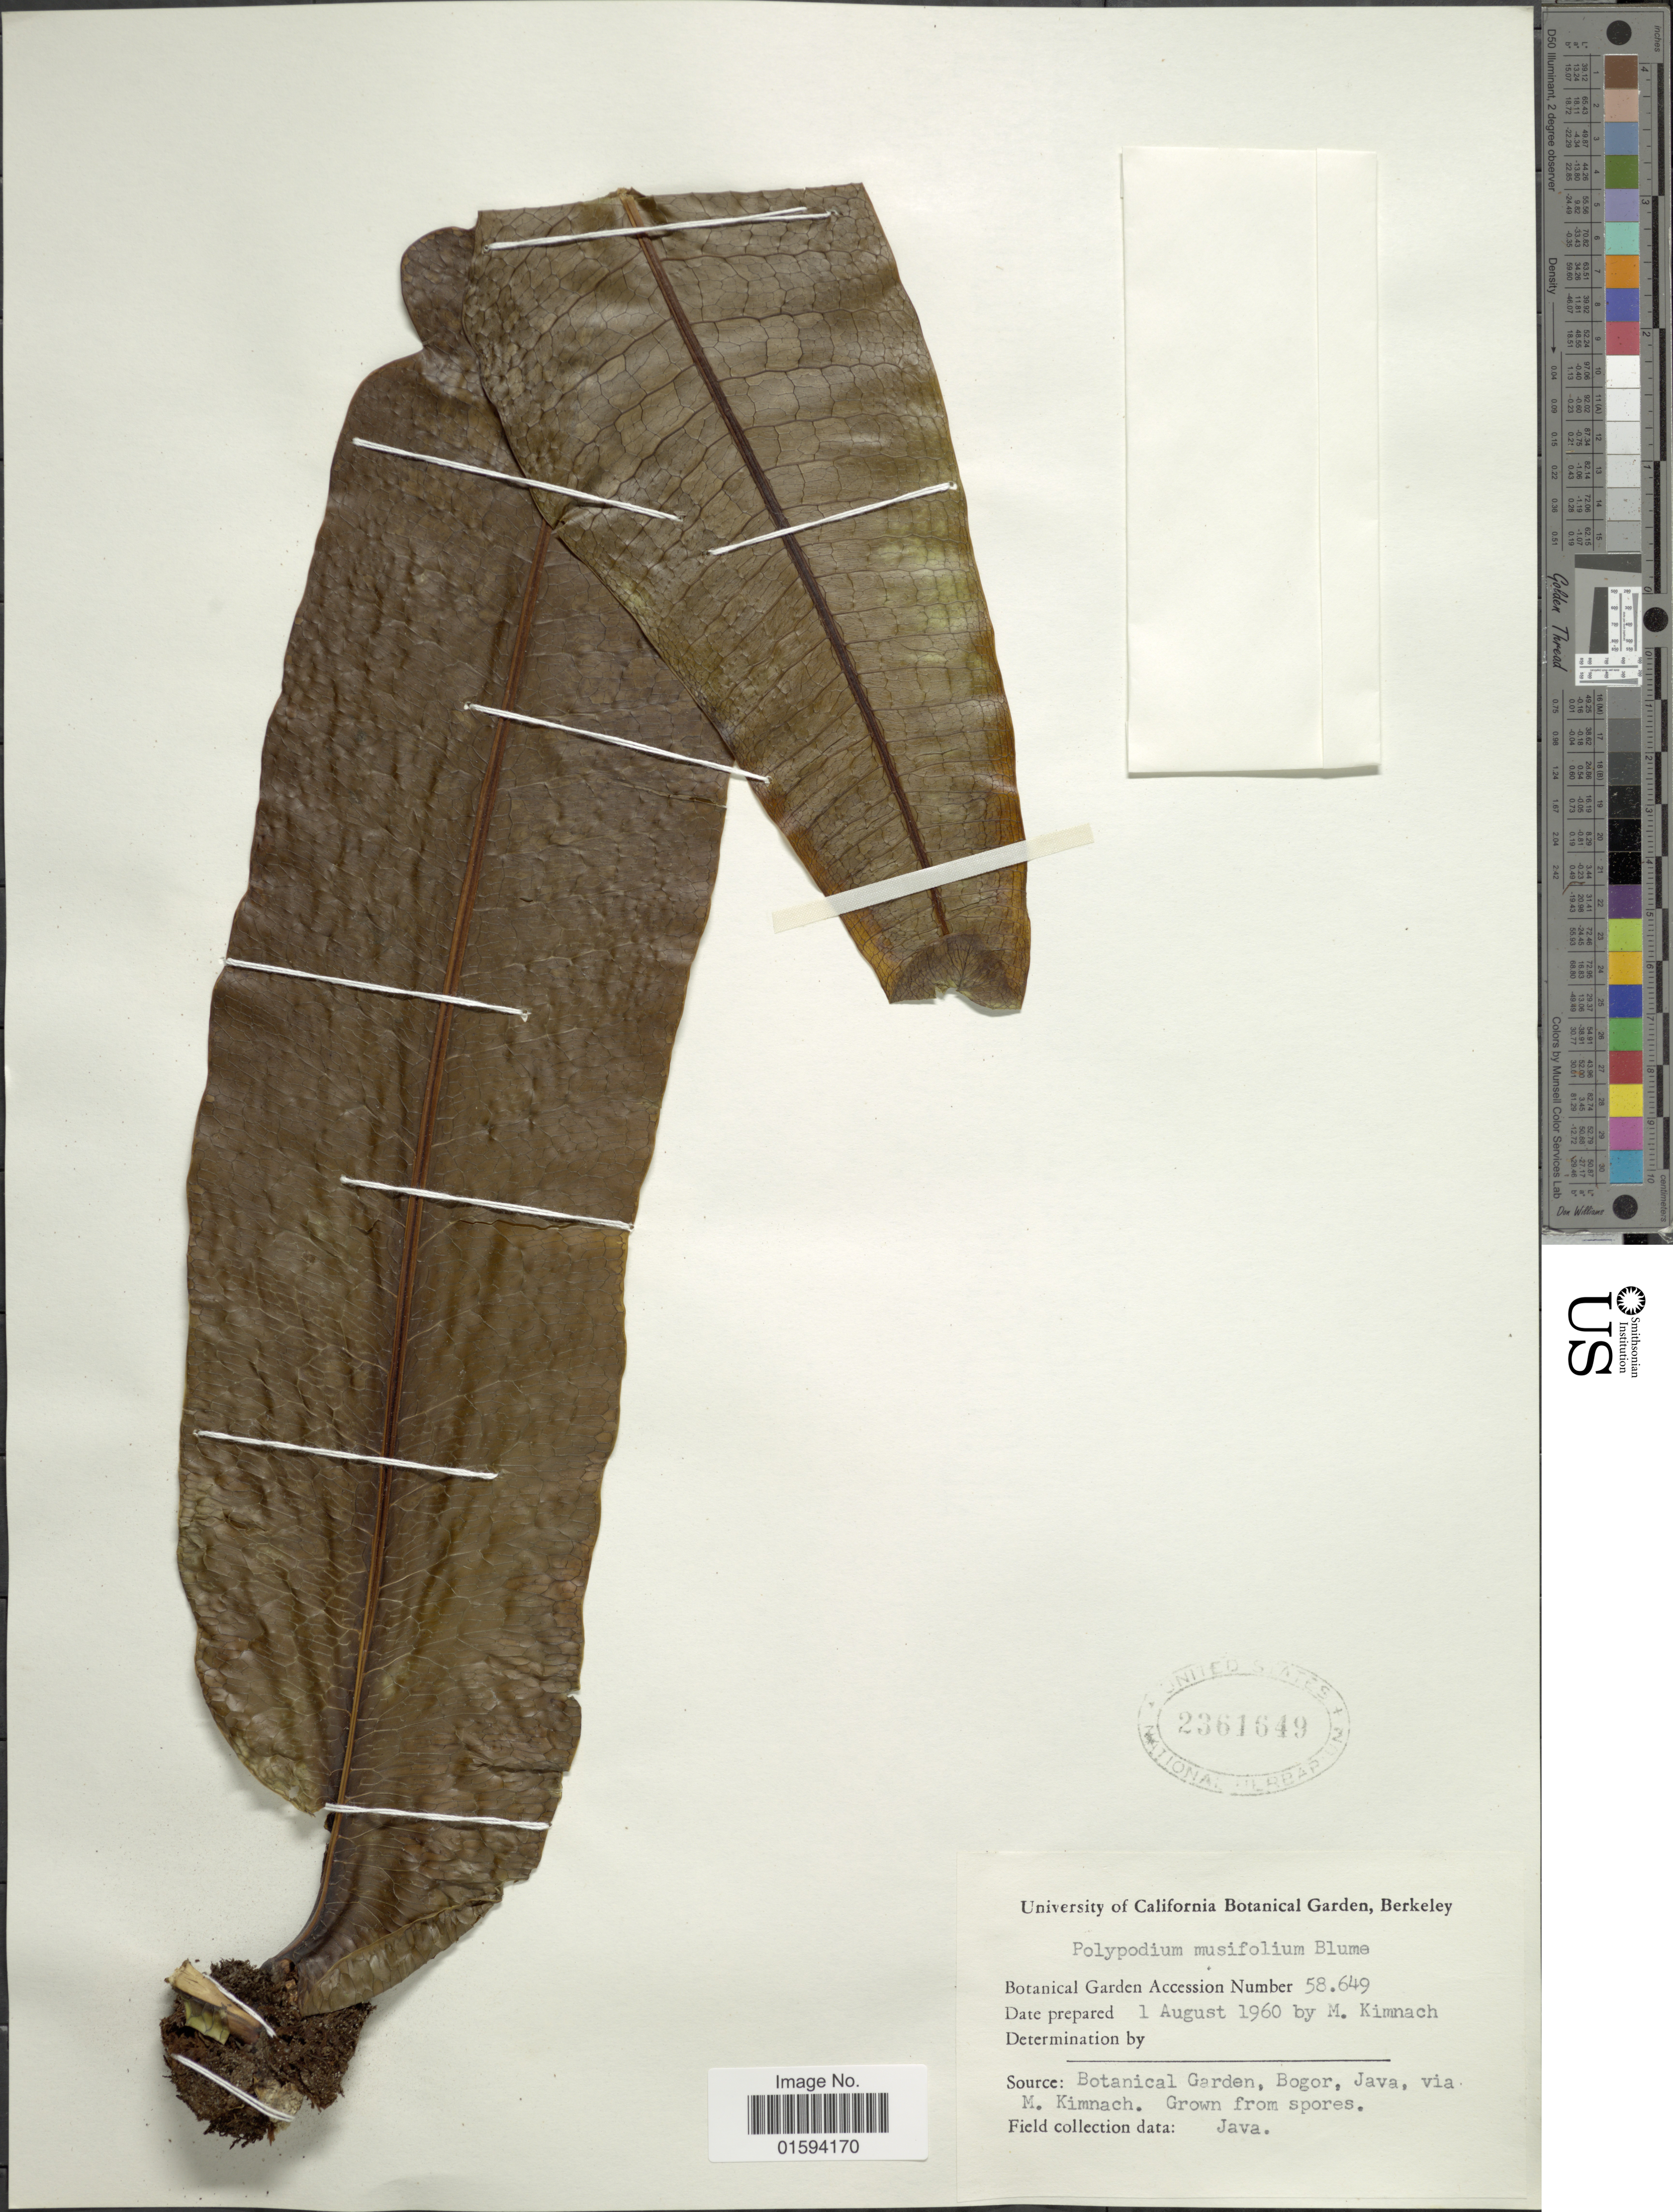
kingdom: Plantae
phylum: Tracheophyta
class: Polypodiopsida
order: Polypodiales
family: Polypodiaceae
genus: Polypodium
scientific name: Polypodium musifolium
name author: Blume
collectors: M. W. Kimnach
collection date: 1960-08-01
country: United States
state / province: California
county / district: Alameda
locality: University of California Botanical Garden, Berkeleym Botanical Garden Accession Number 58.649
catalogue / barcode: US 2361649